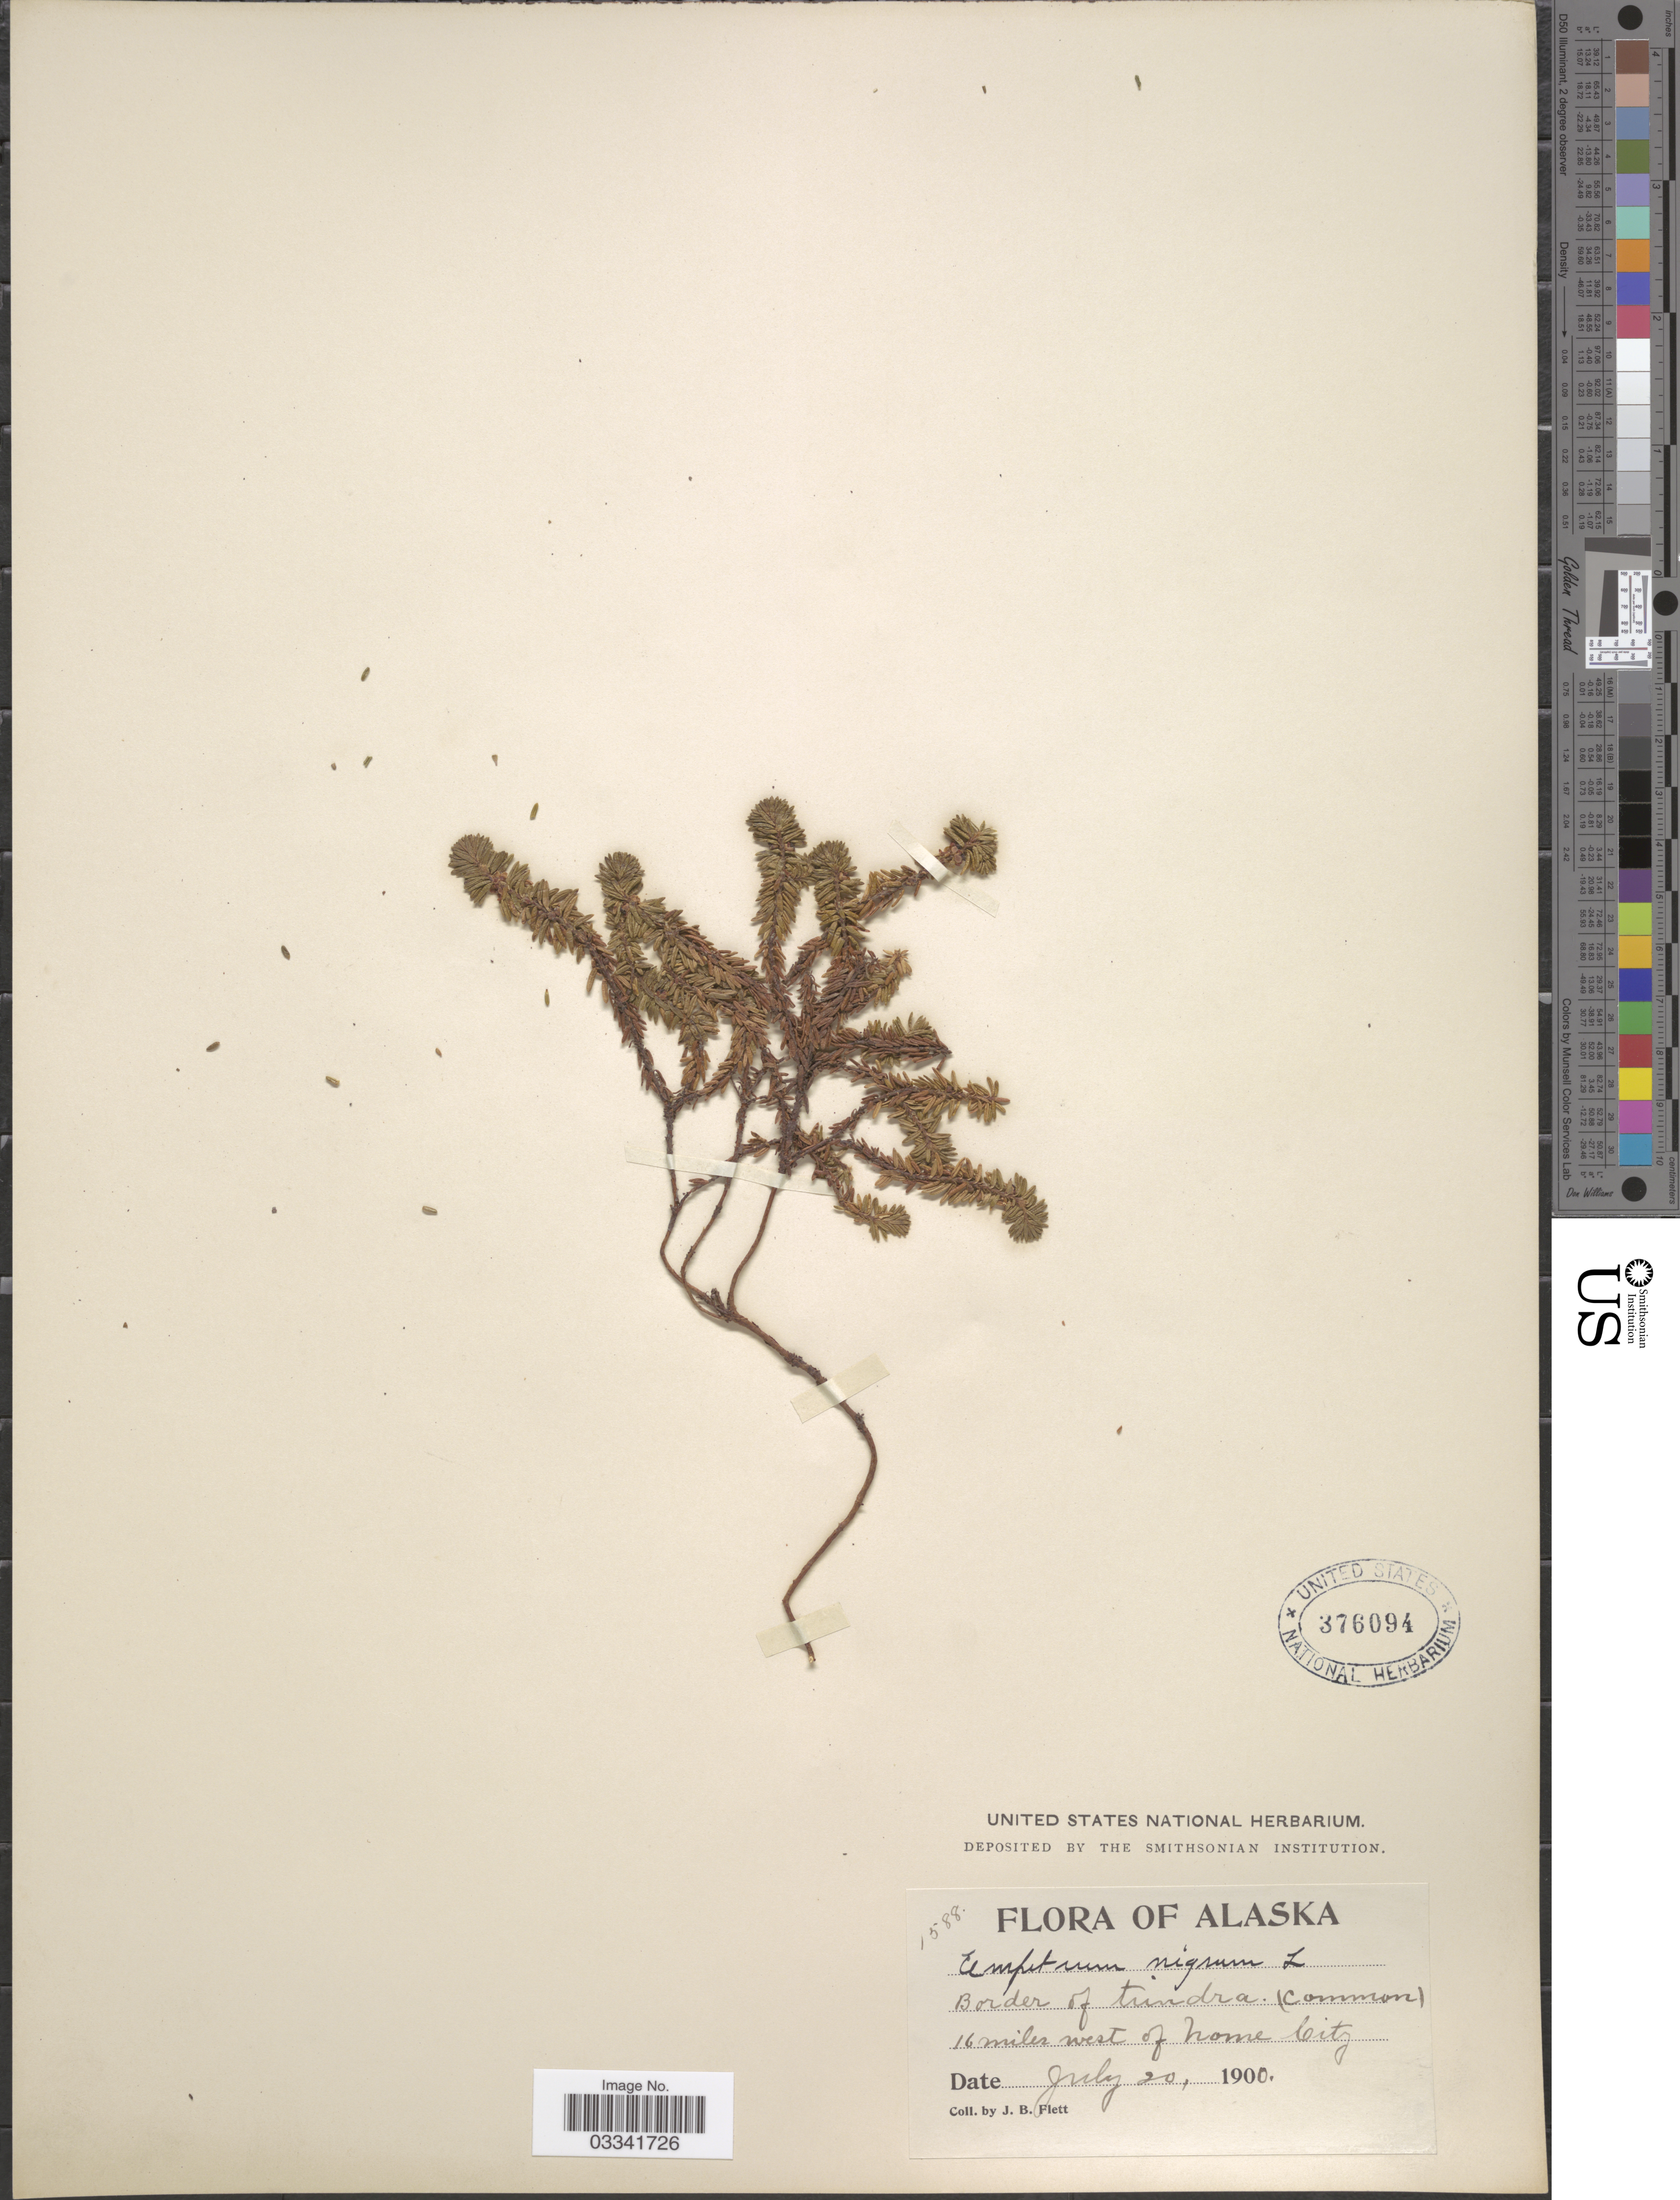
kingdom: Plantae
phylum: Tracheophyta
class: Magnoliopsida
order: Ericales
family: Ericaceae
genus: Empetrum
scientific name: Empetrum nigrum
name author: L.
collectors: J. Flett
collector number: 1588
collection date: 1900-07-20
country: United States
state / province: Alaska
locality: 16 miles west of Nome City.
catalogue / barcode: US 376094